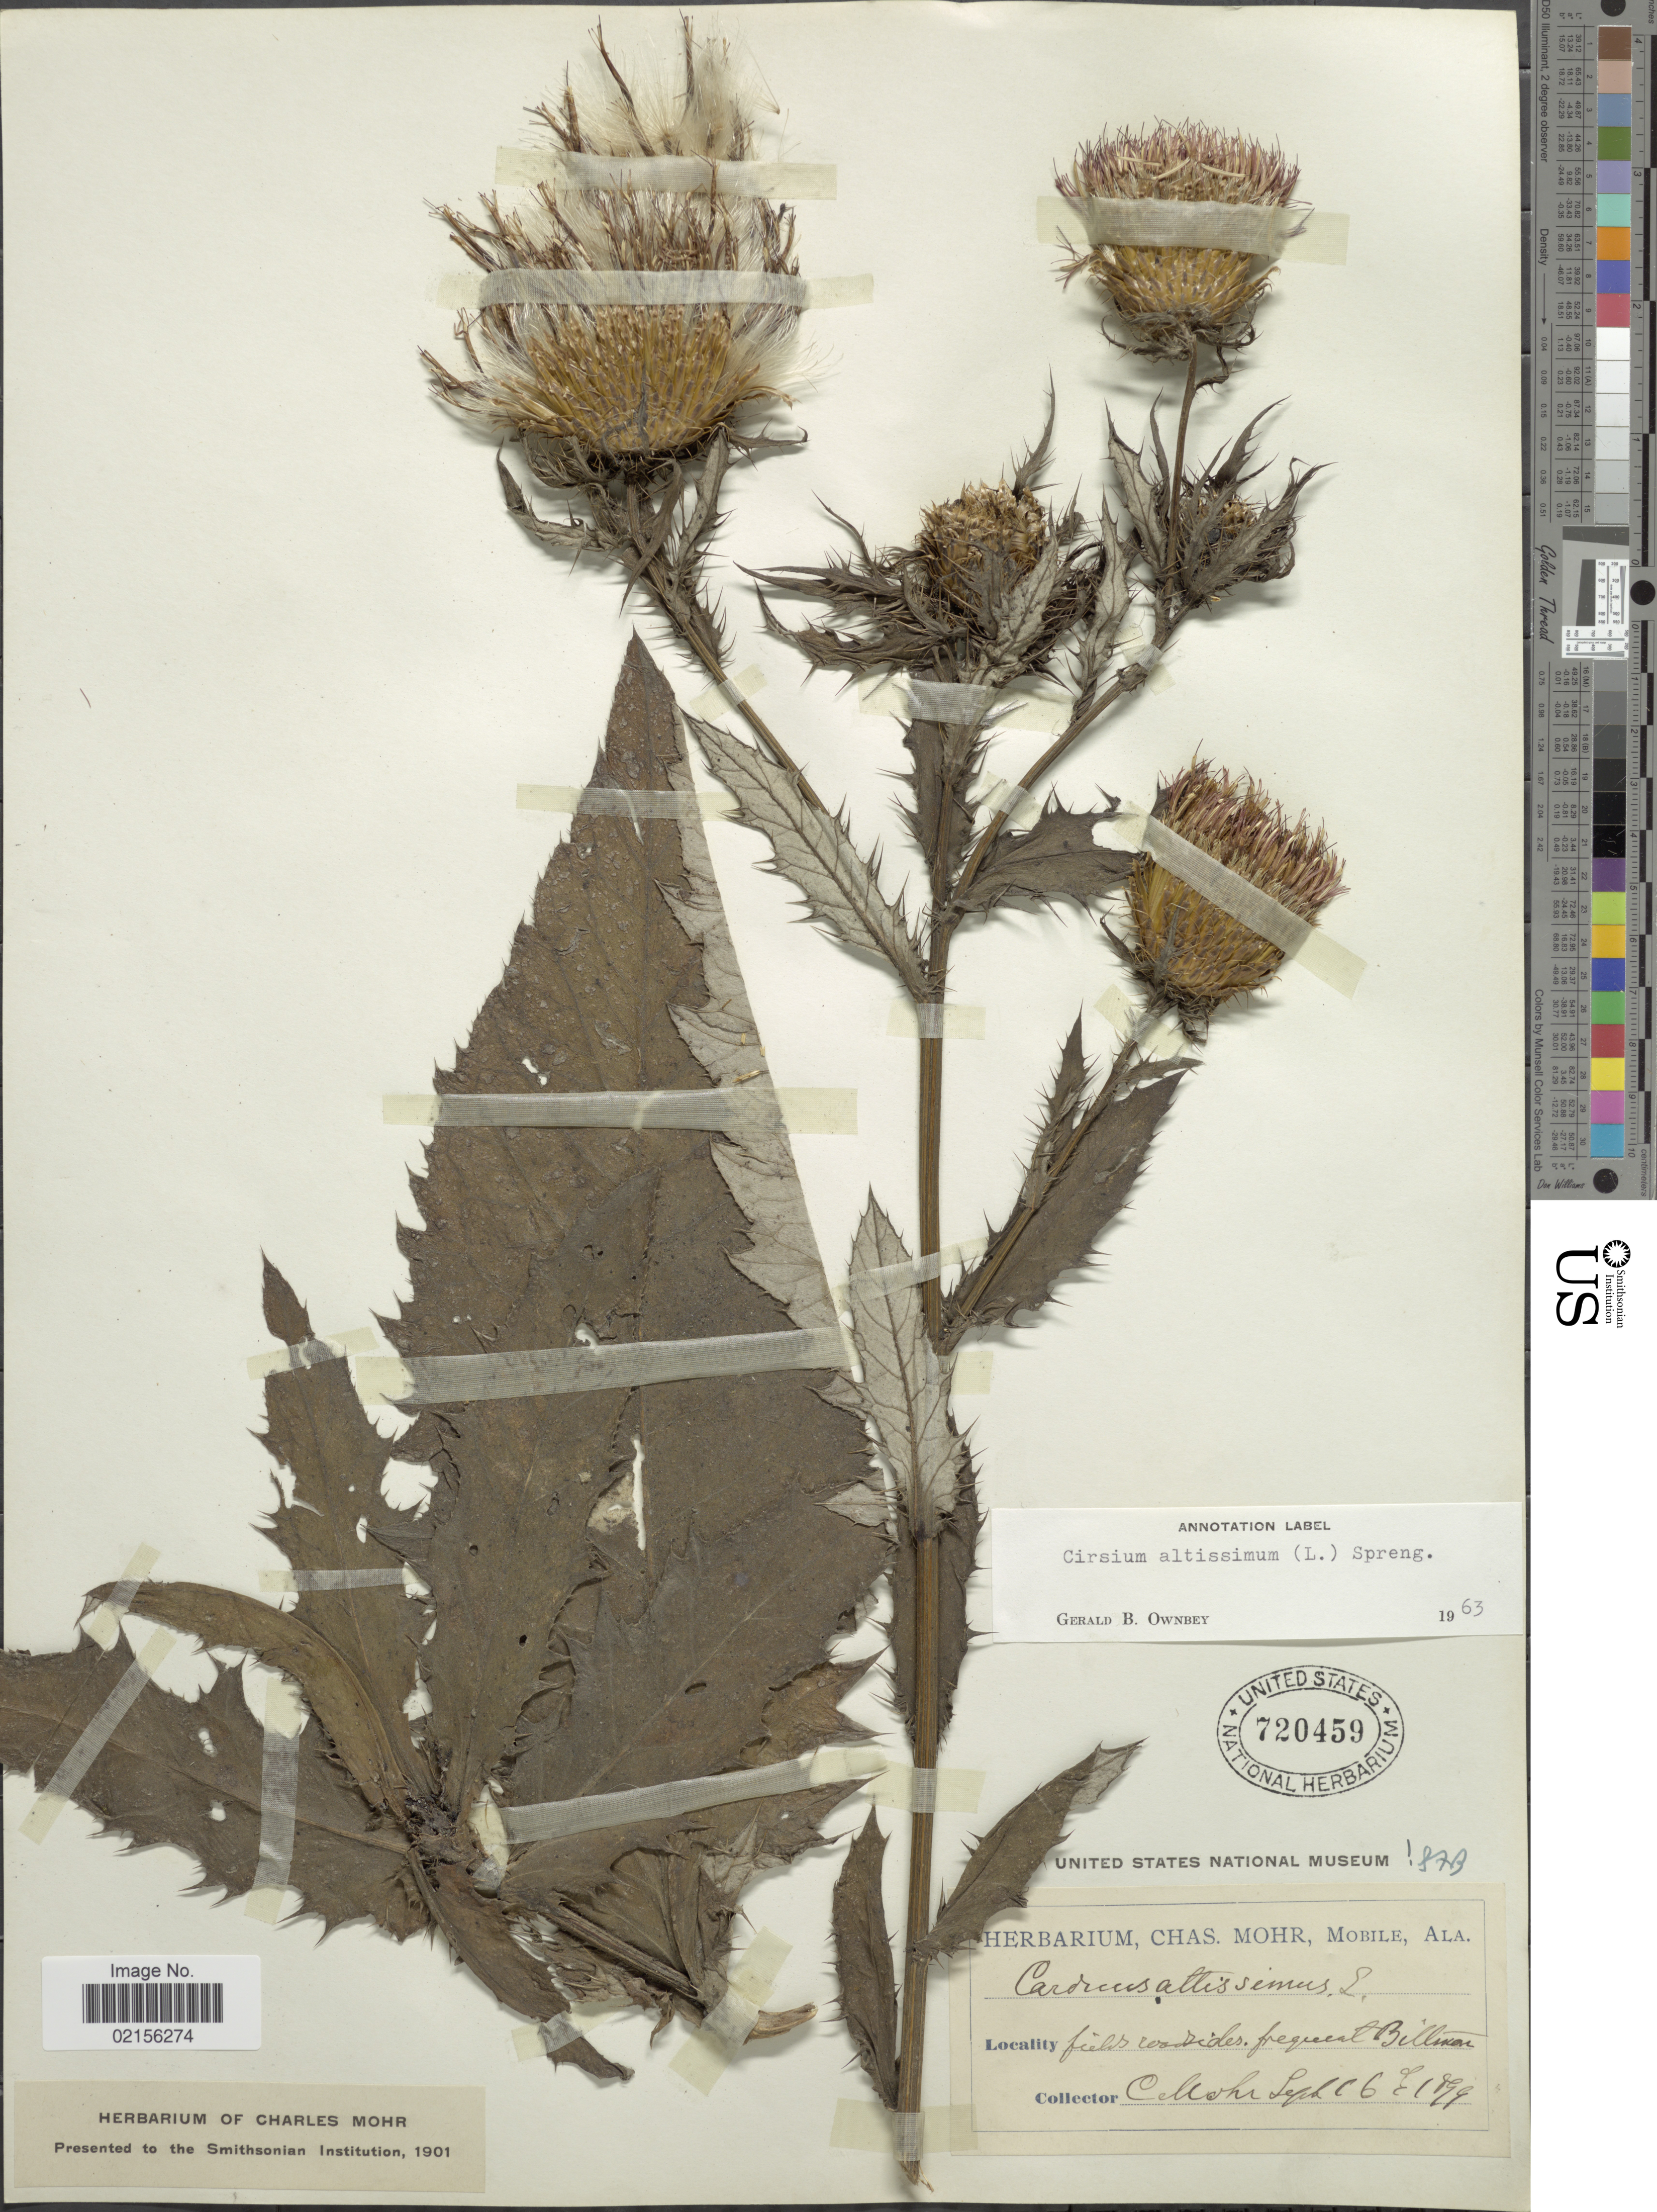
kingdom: Plantae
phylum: Tracheophyta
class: Magnoliopsida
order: Asterales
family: Asteraceae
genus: Cirsium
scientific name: Cirsium altissimum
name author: (L.) Spreng.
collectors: Mohr, C. T. (herbarium)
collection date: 1899-09-16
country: United States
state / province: North Carolina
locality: Fields roadsides frequent Biltmore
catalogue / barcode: US 720459